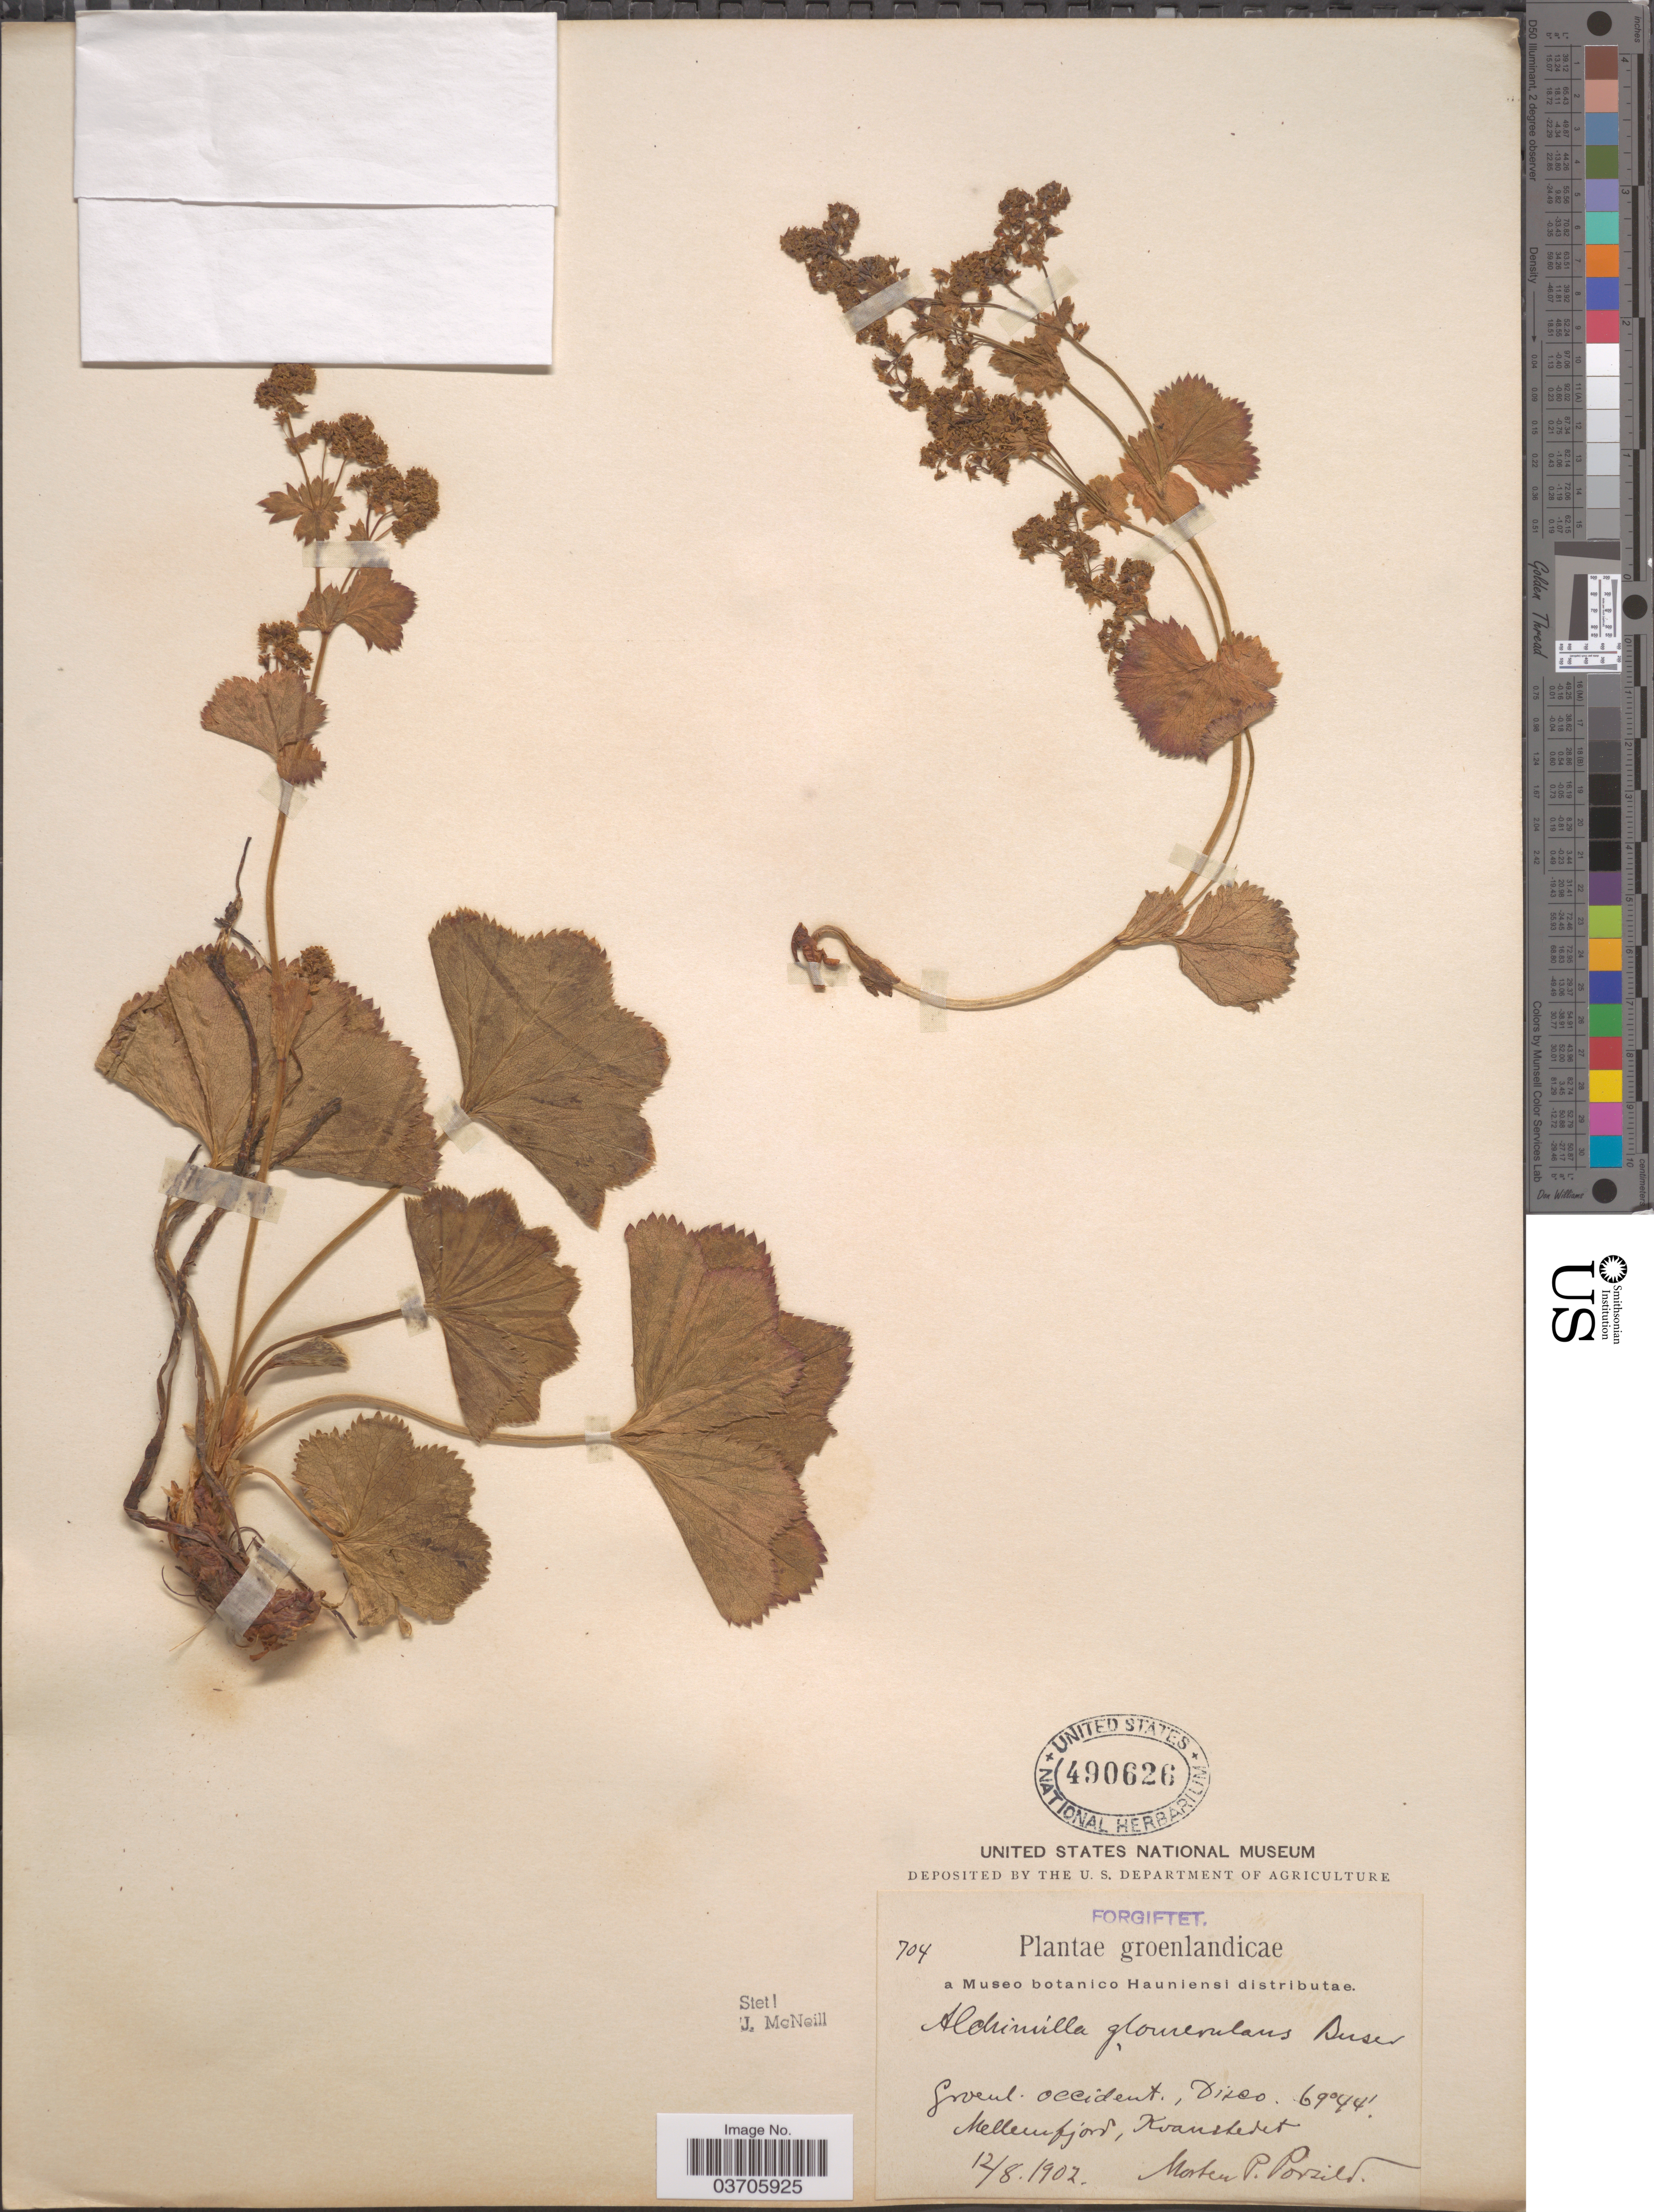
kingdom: Plantae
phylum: Tracheophyta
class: Magnoliopsida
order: Rosales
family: Rosaceae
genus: Alchemilla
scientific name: Alchemilla glomerulans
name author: Buser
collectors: M. P. Porsild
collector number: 704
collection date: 1902-08-12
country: Greenland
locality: Groenl. Occident., Disco. Mellemfjord, Kvanstedet.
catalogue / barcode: US 490626